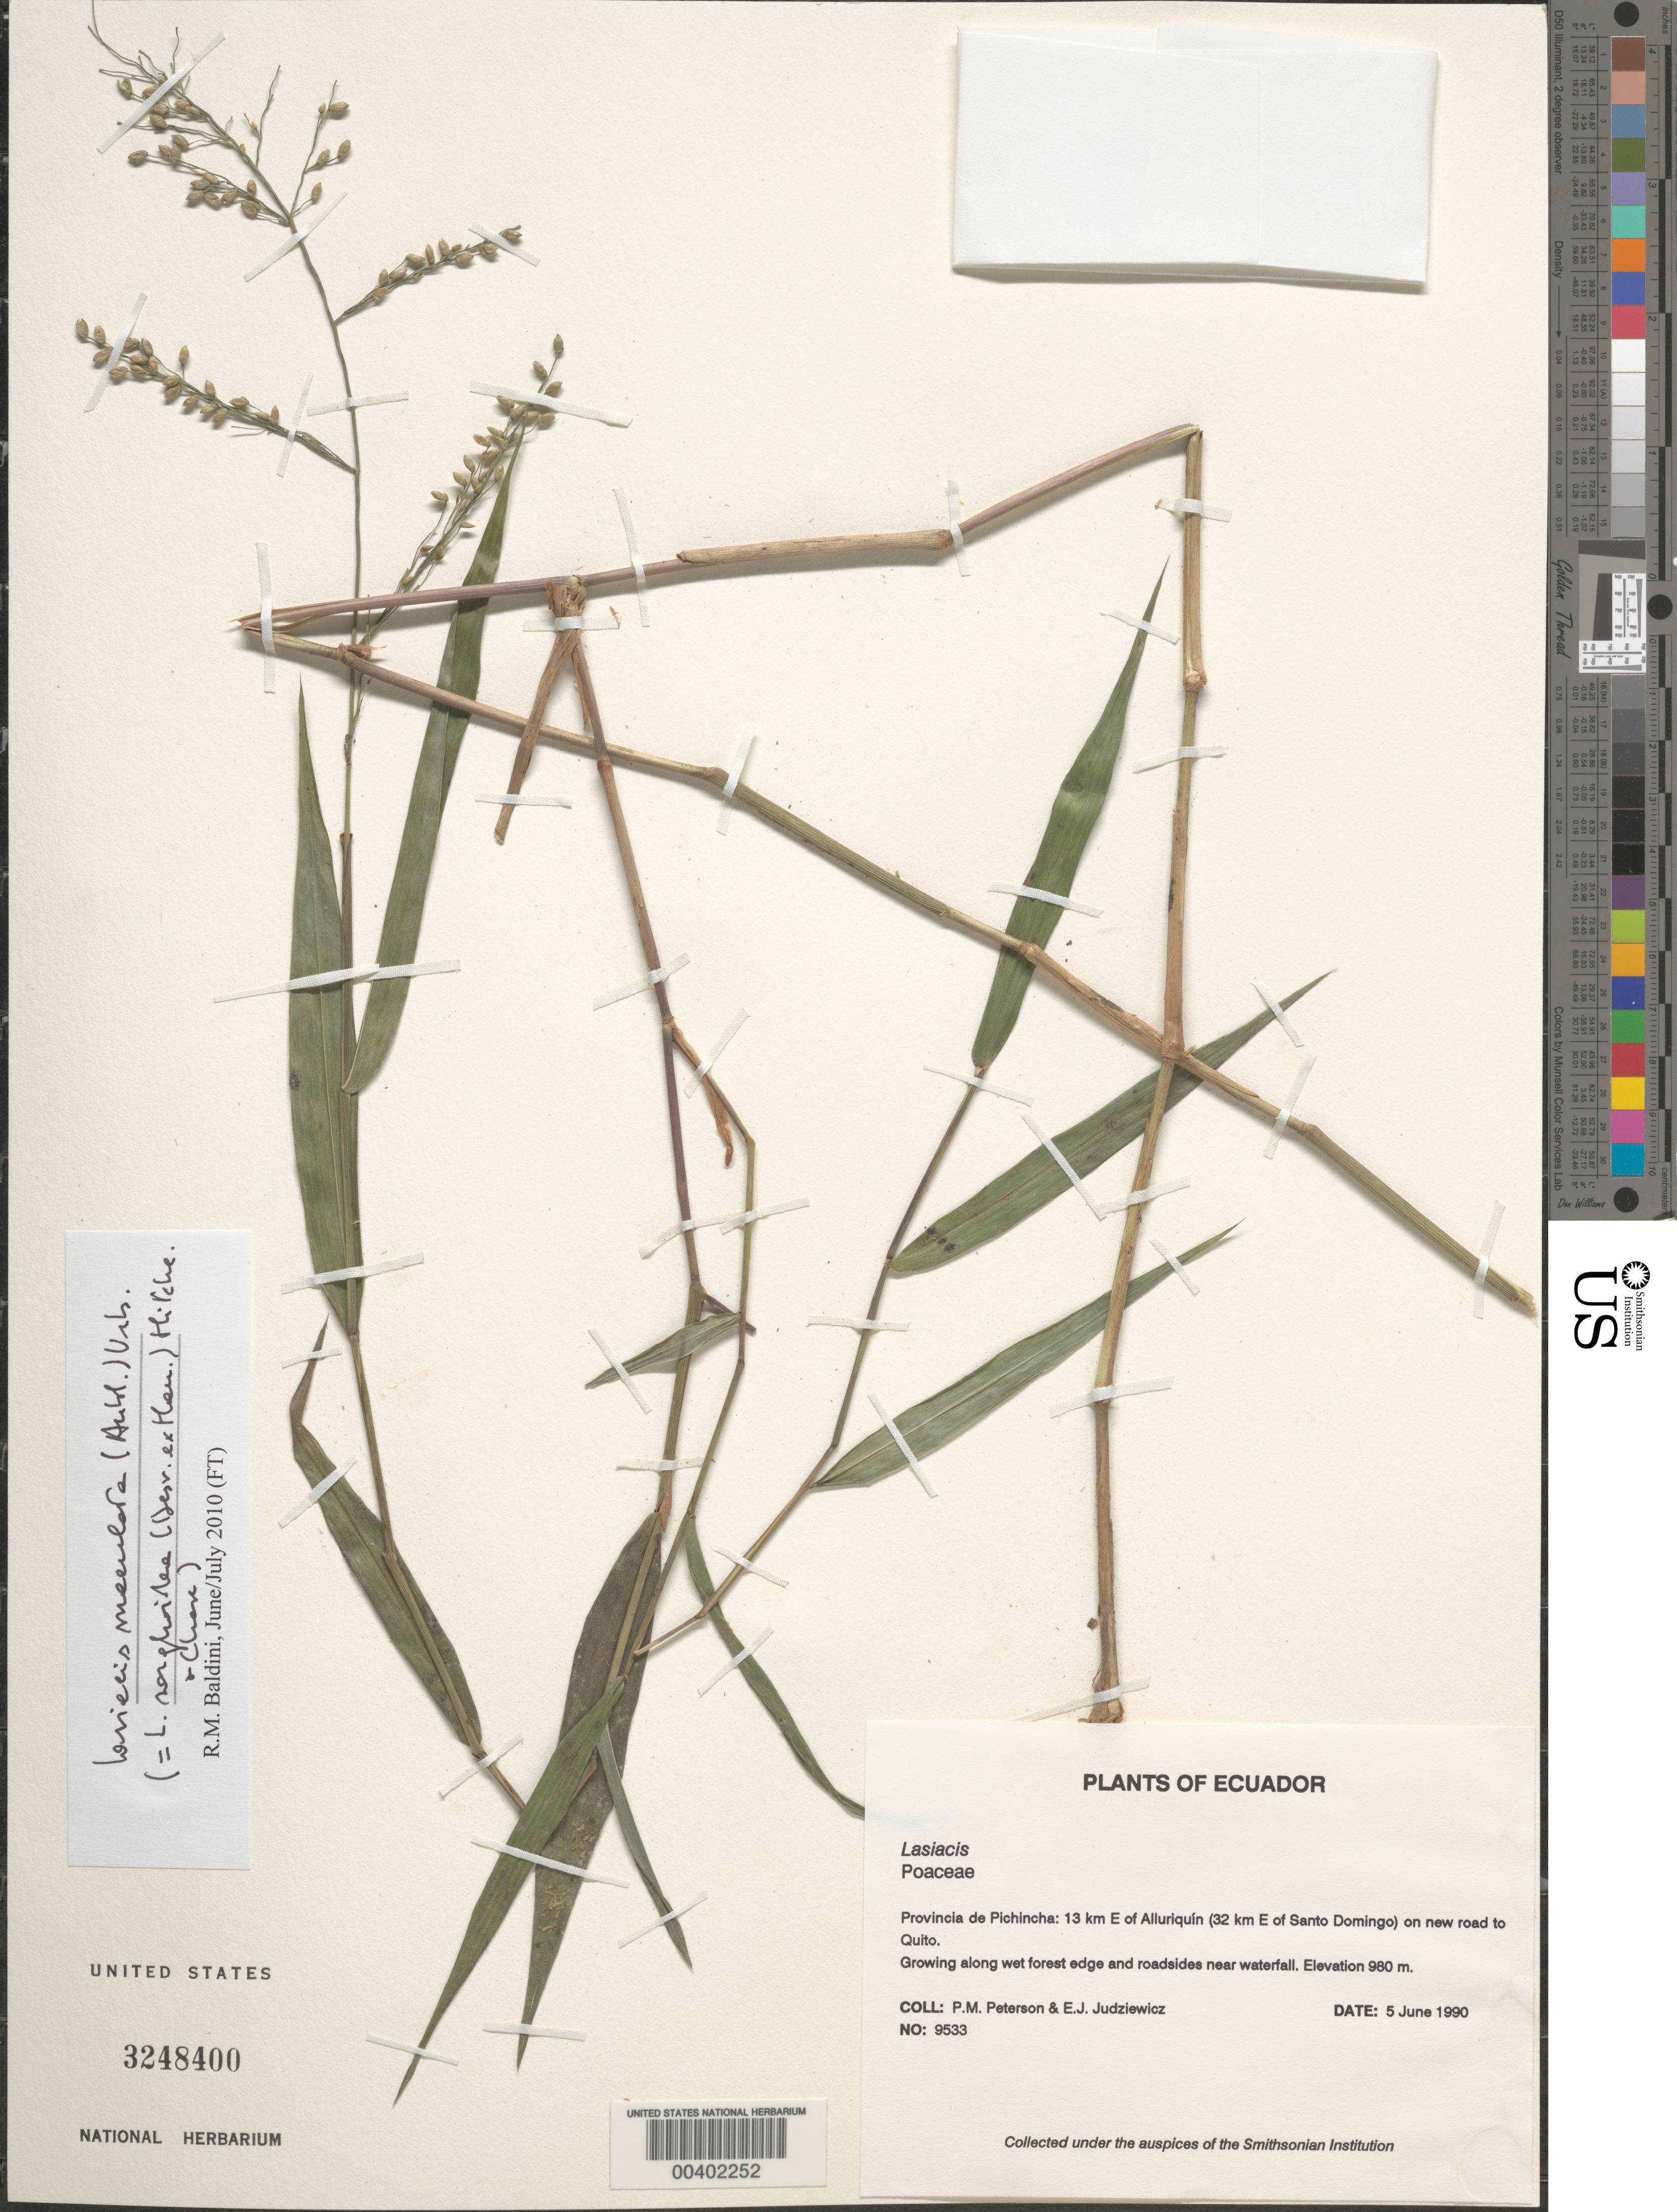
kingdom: Plantae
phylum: Tracheophyta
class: Liliopsida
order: Poales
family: Poaceae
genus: Lasiacis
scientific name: Lasiacis sp.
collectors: P. M. Peterson & E. J. Judziewicz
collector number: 09533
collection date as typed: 05 Jun 1990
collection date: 1990-06-05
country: Ecuador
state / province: Pichincha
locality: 13 km E of Alluriquín (32 km E of Santo Domingo) on new road to Quito.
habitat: Growing along wet forest edge and roadsides near waterfall.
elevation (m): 980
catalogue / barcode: US 3248400